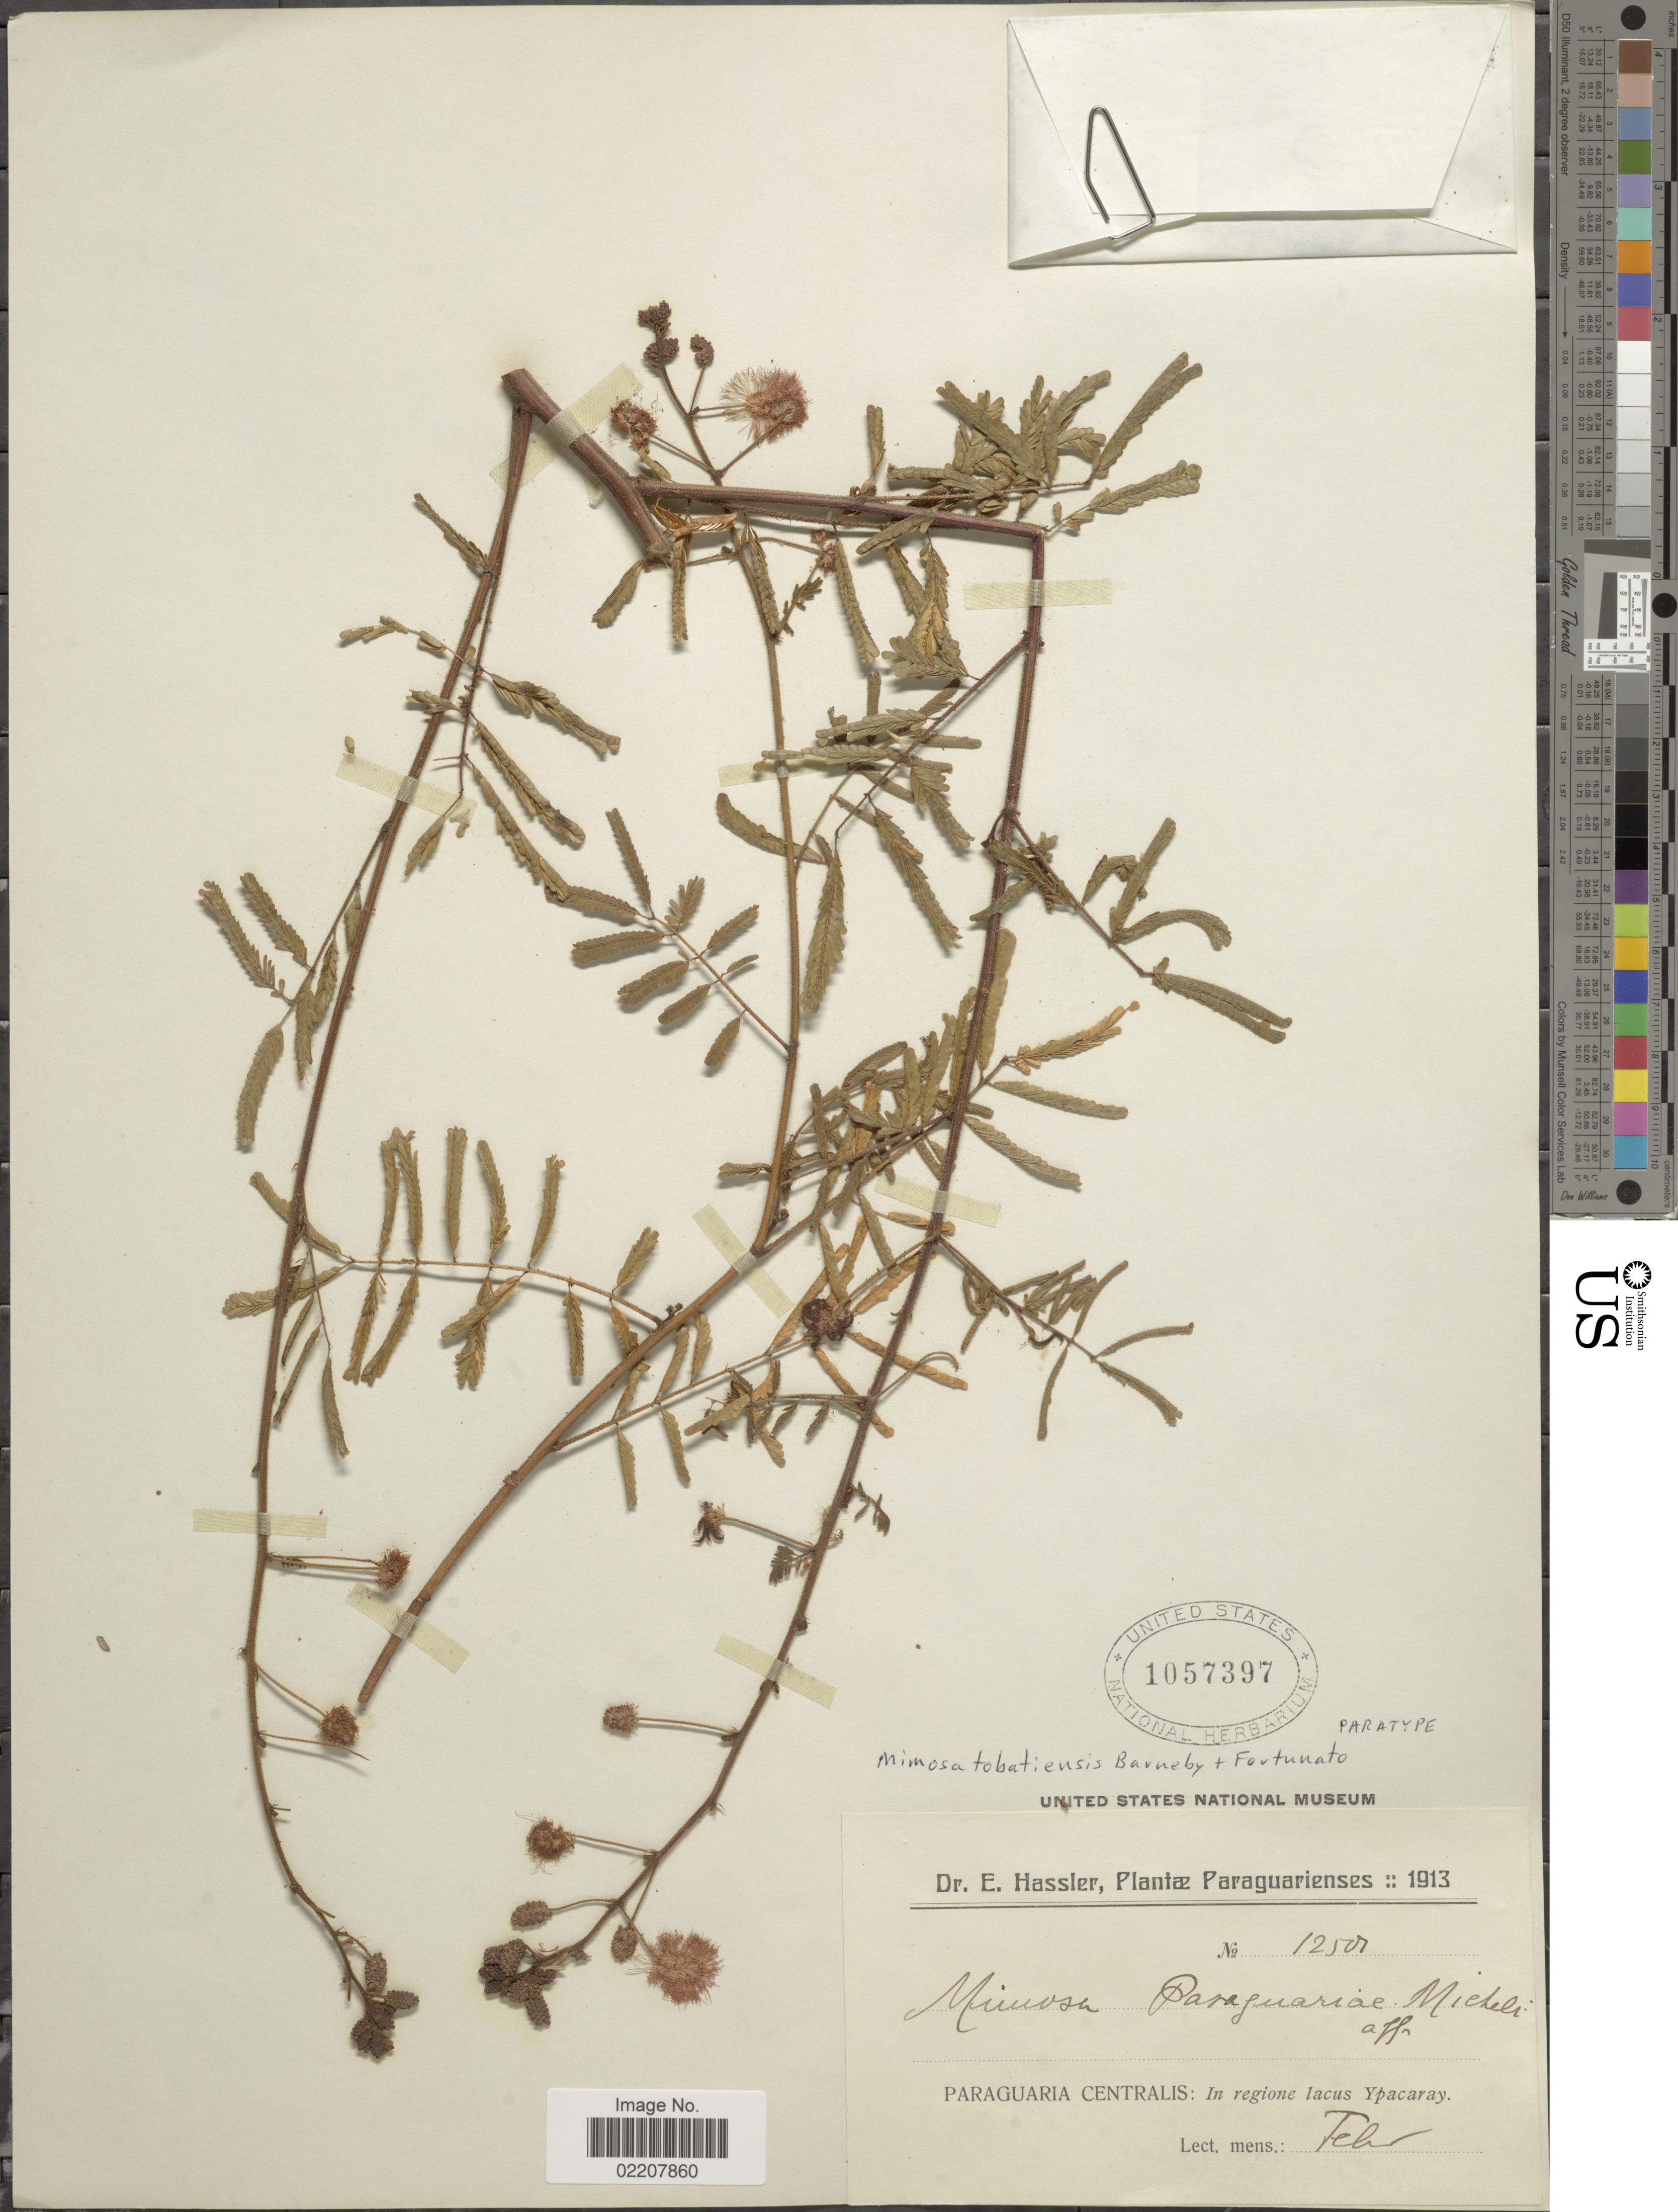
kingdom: Plantae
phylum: Tracheophyta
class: Magnoliopsida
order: Fabales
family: Fabaceae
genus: Mimosa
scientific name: Mimosa tobatiensis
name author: Barneby & Fortunato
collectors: E. Hassler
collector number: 12501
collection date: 1913-02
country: Paraguay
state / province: Central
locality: In regione lacus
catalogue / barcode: US 1057397